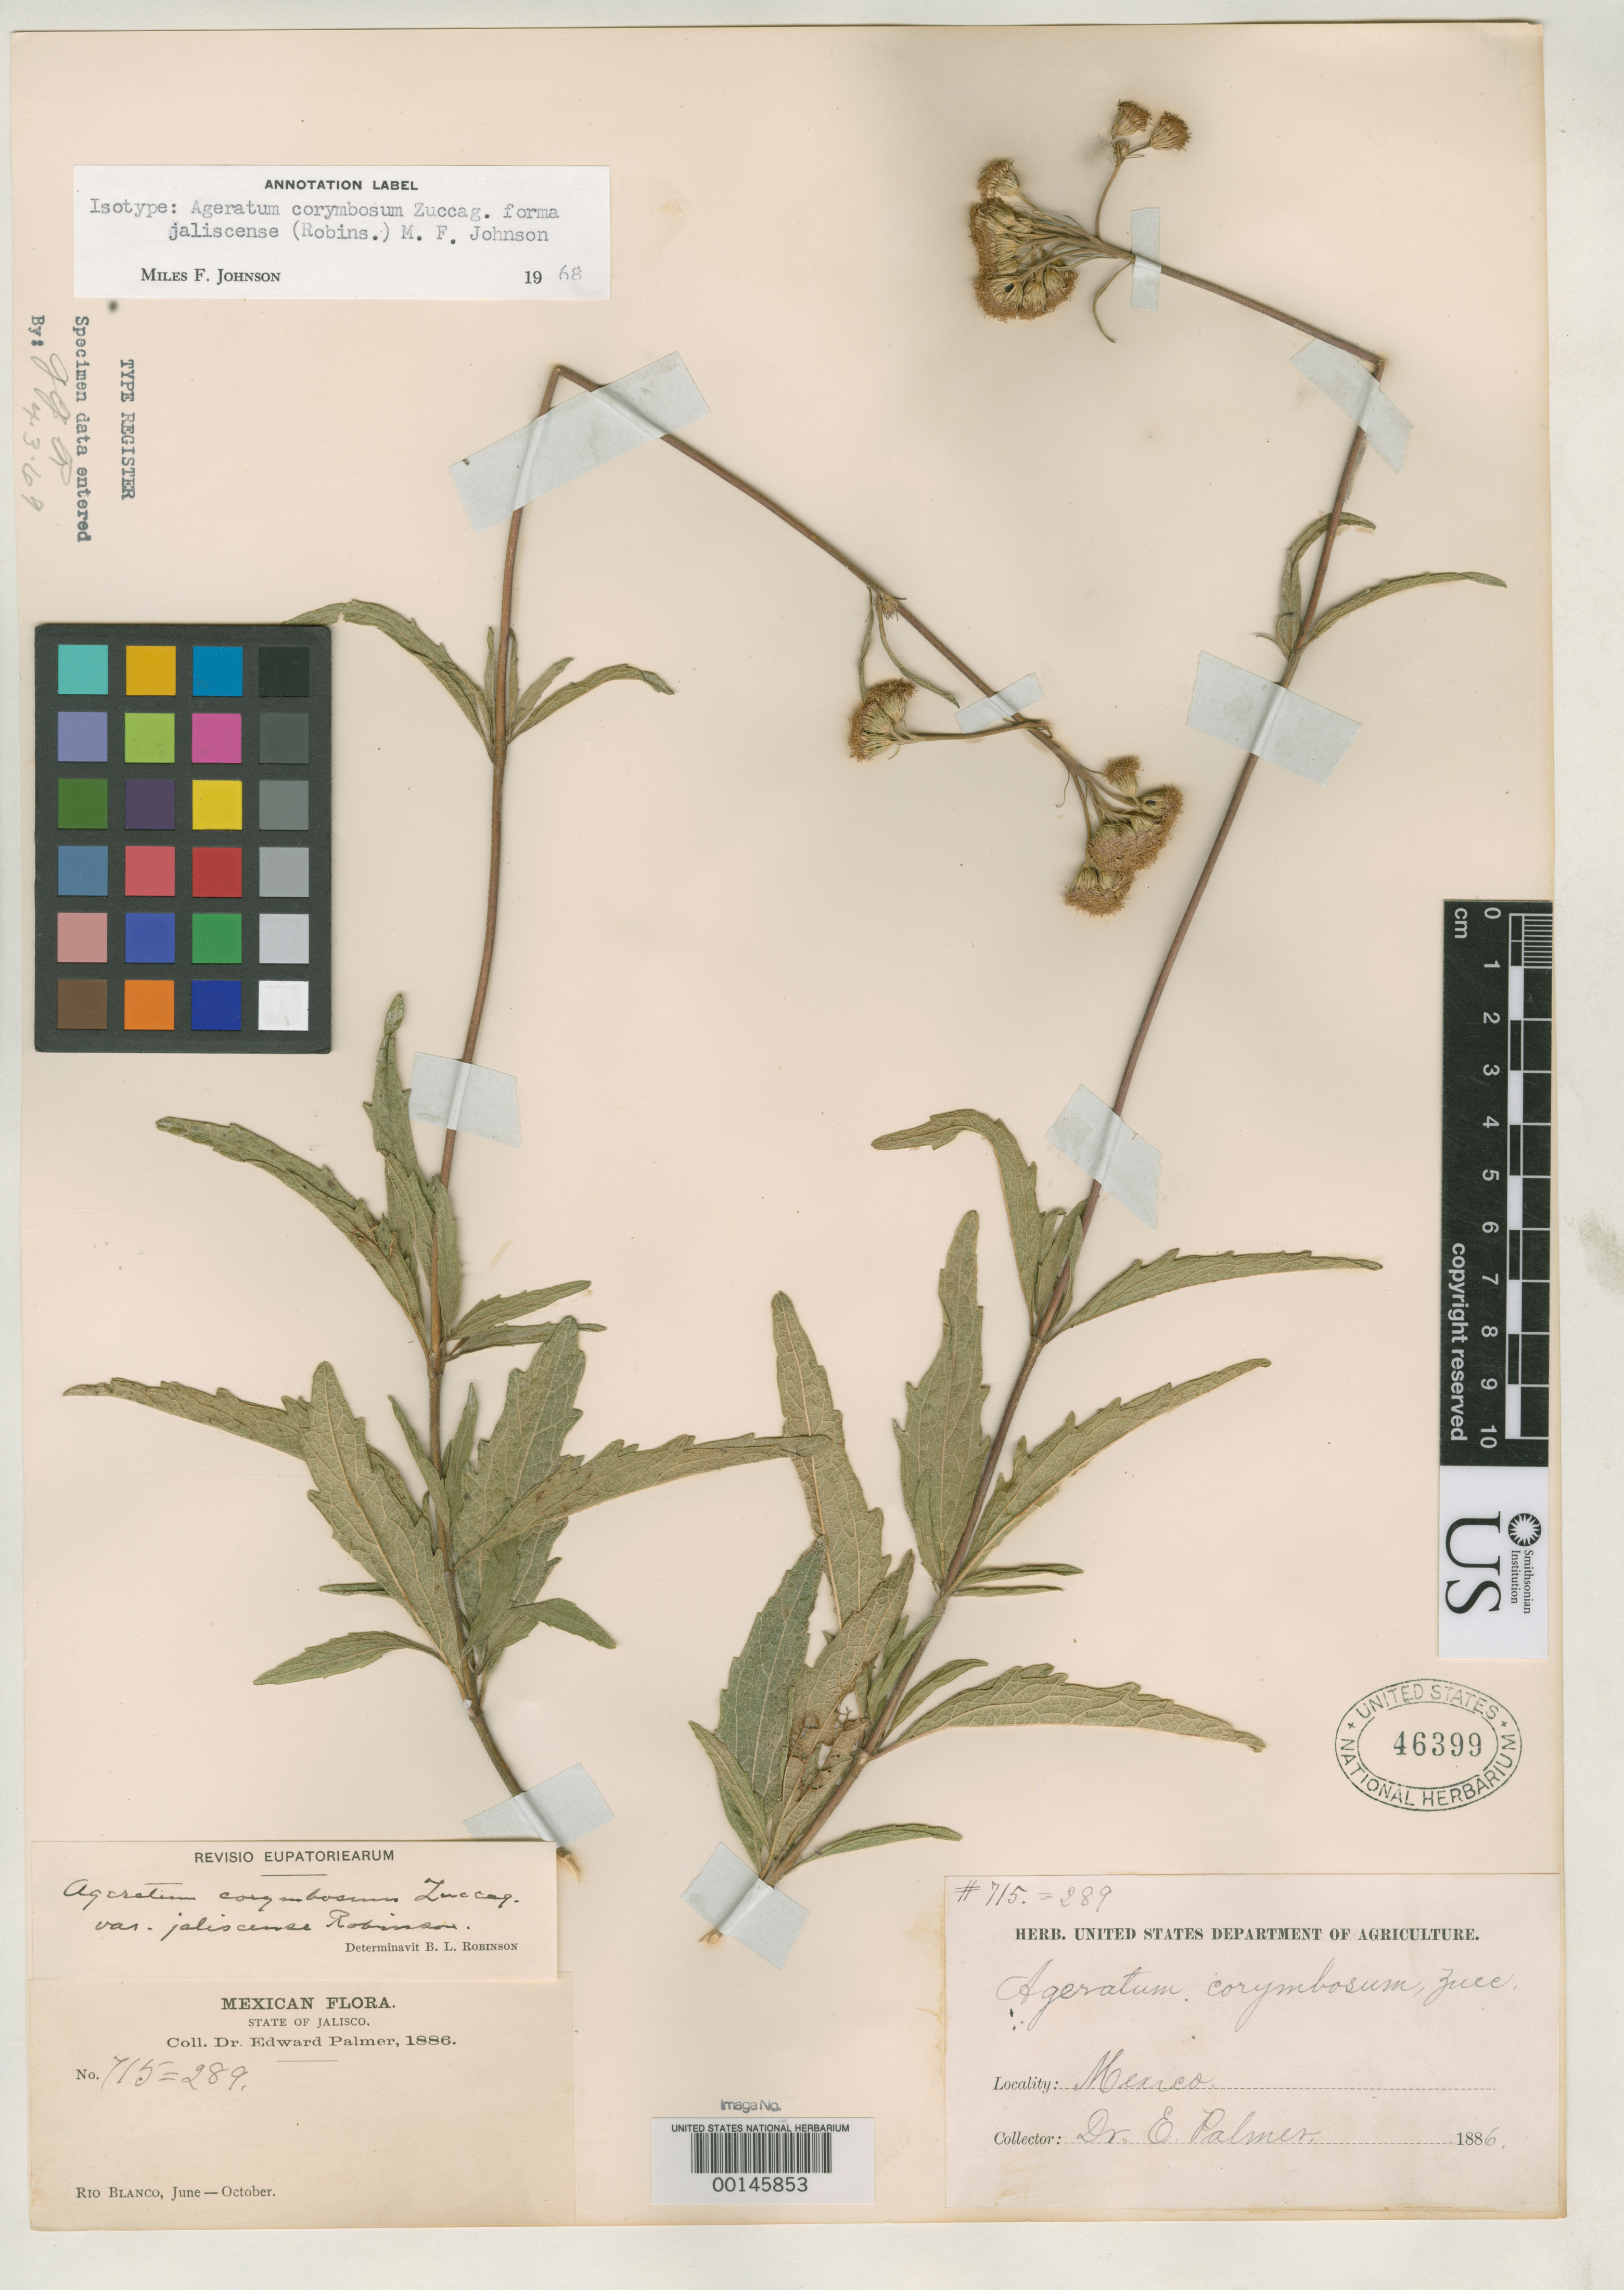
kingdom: Plantae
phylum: Tracheophyta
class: Magnoliopsida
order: Asterales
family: Asteraceae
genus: Ageratum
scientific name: Ageratum corymbosum var. jaliscense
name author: B.L. Rob.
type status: Type Collection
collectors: E. Palmer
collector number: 715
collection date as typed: Jun 1886 to -- Oct 1886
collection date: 1886-06/1886-10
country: Mexico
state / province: Jalisco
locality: Rio Blanco.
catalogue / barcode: US 46399